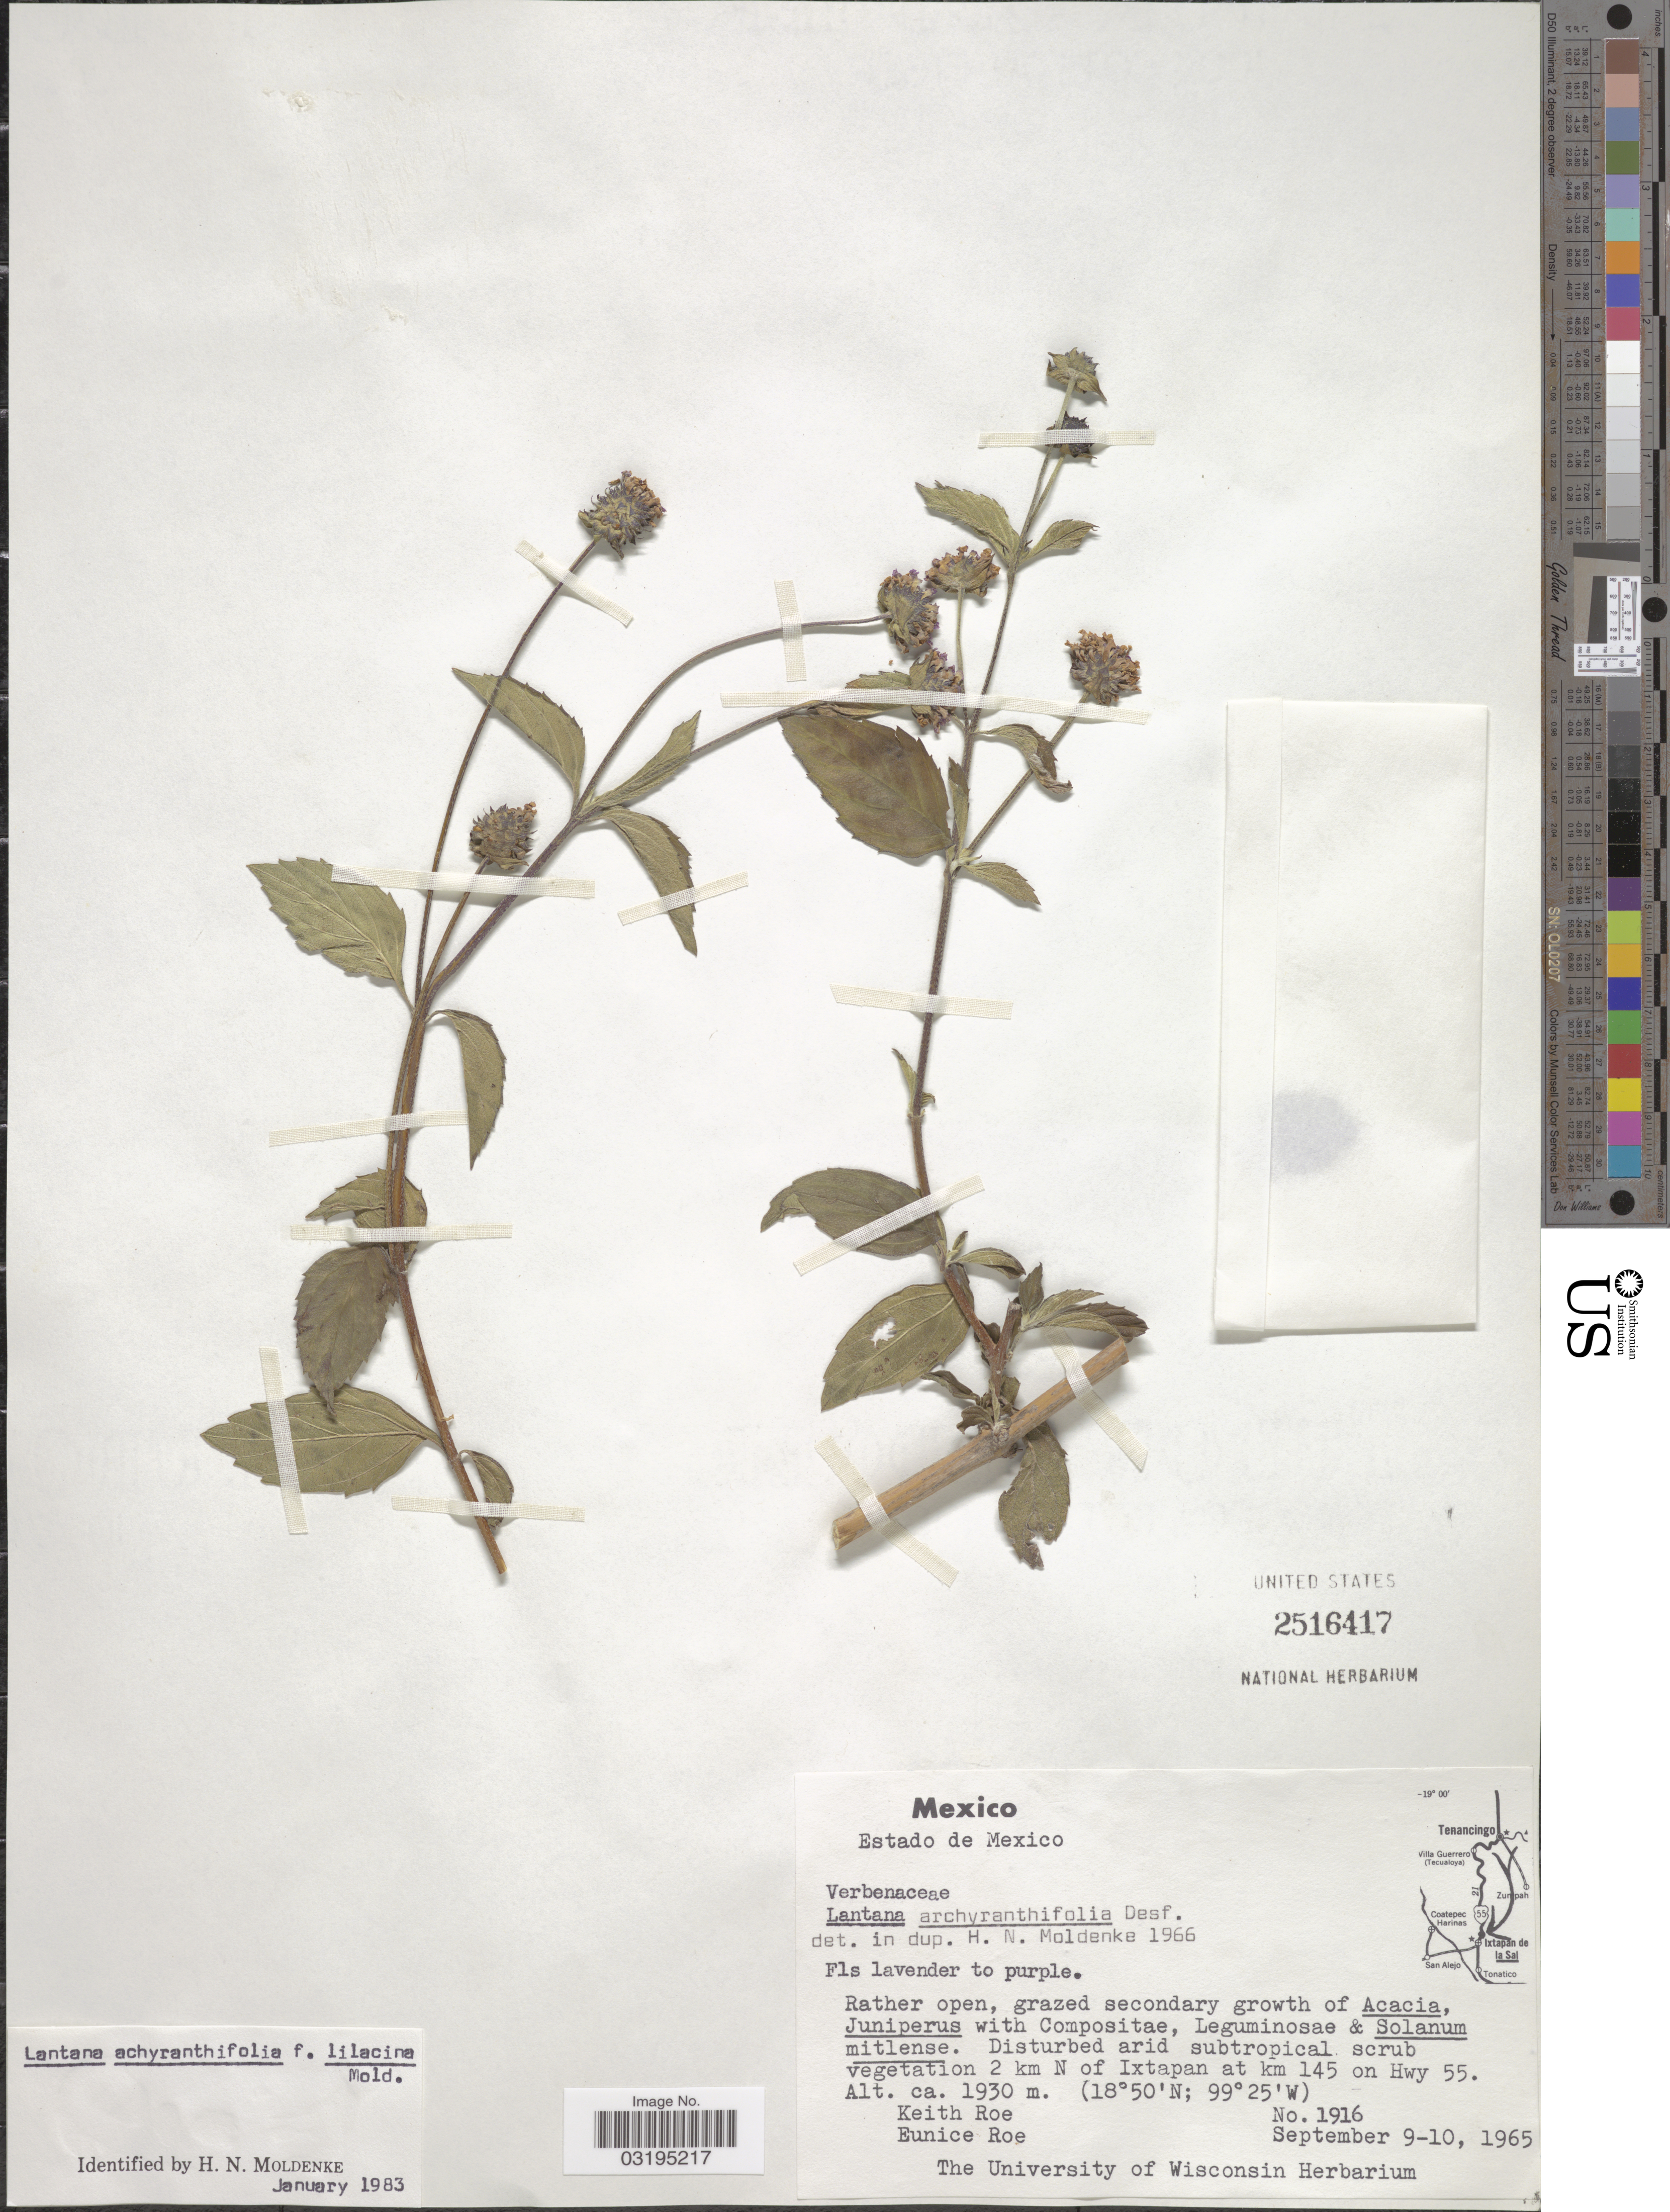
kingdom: Plantae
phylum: Tracheophyta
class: Magnoliopsida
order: Lamiales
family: Verbenaceae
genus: Lantana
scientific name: Lantana achyranthifolia f. lilacina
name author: Moldenke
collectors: K. E. Roe & E. Roe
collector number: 1916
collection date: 1965-09-09/1965-09-10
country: Mexico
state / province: México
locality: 2 km N of Ixtapan at km 145 on Hwy 55.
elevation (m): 1930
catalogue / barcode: US 2516417